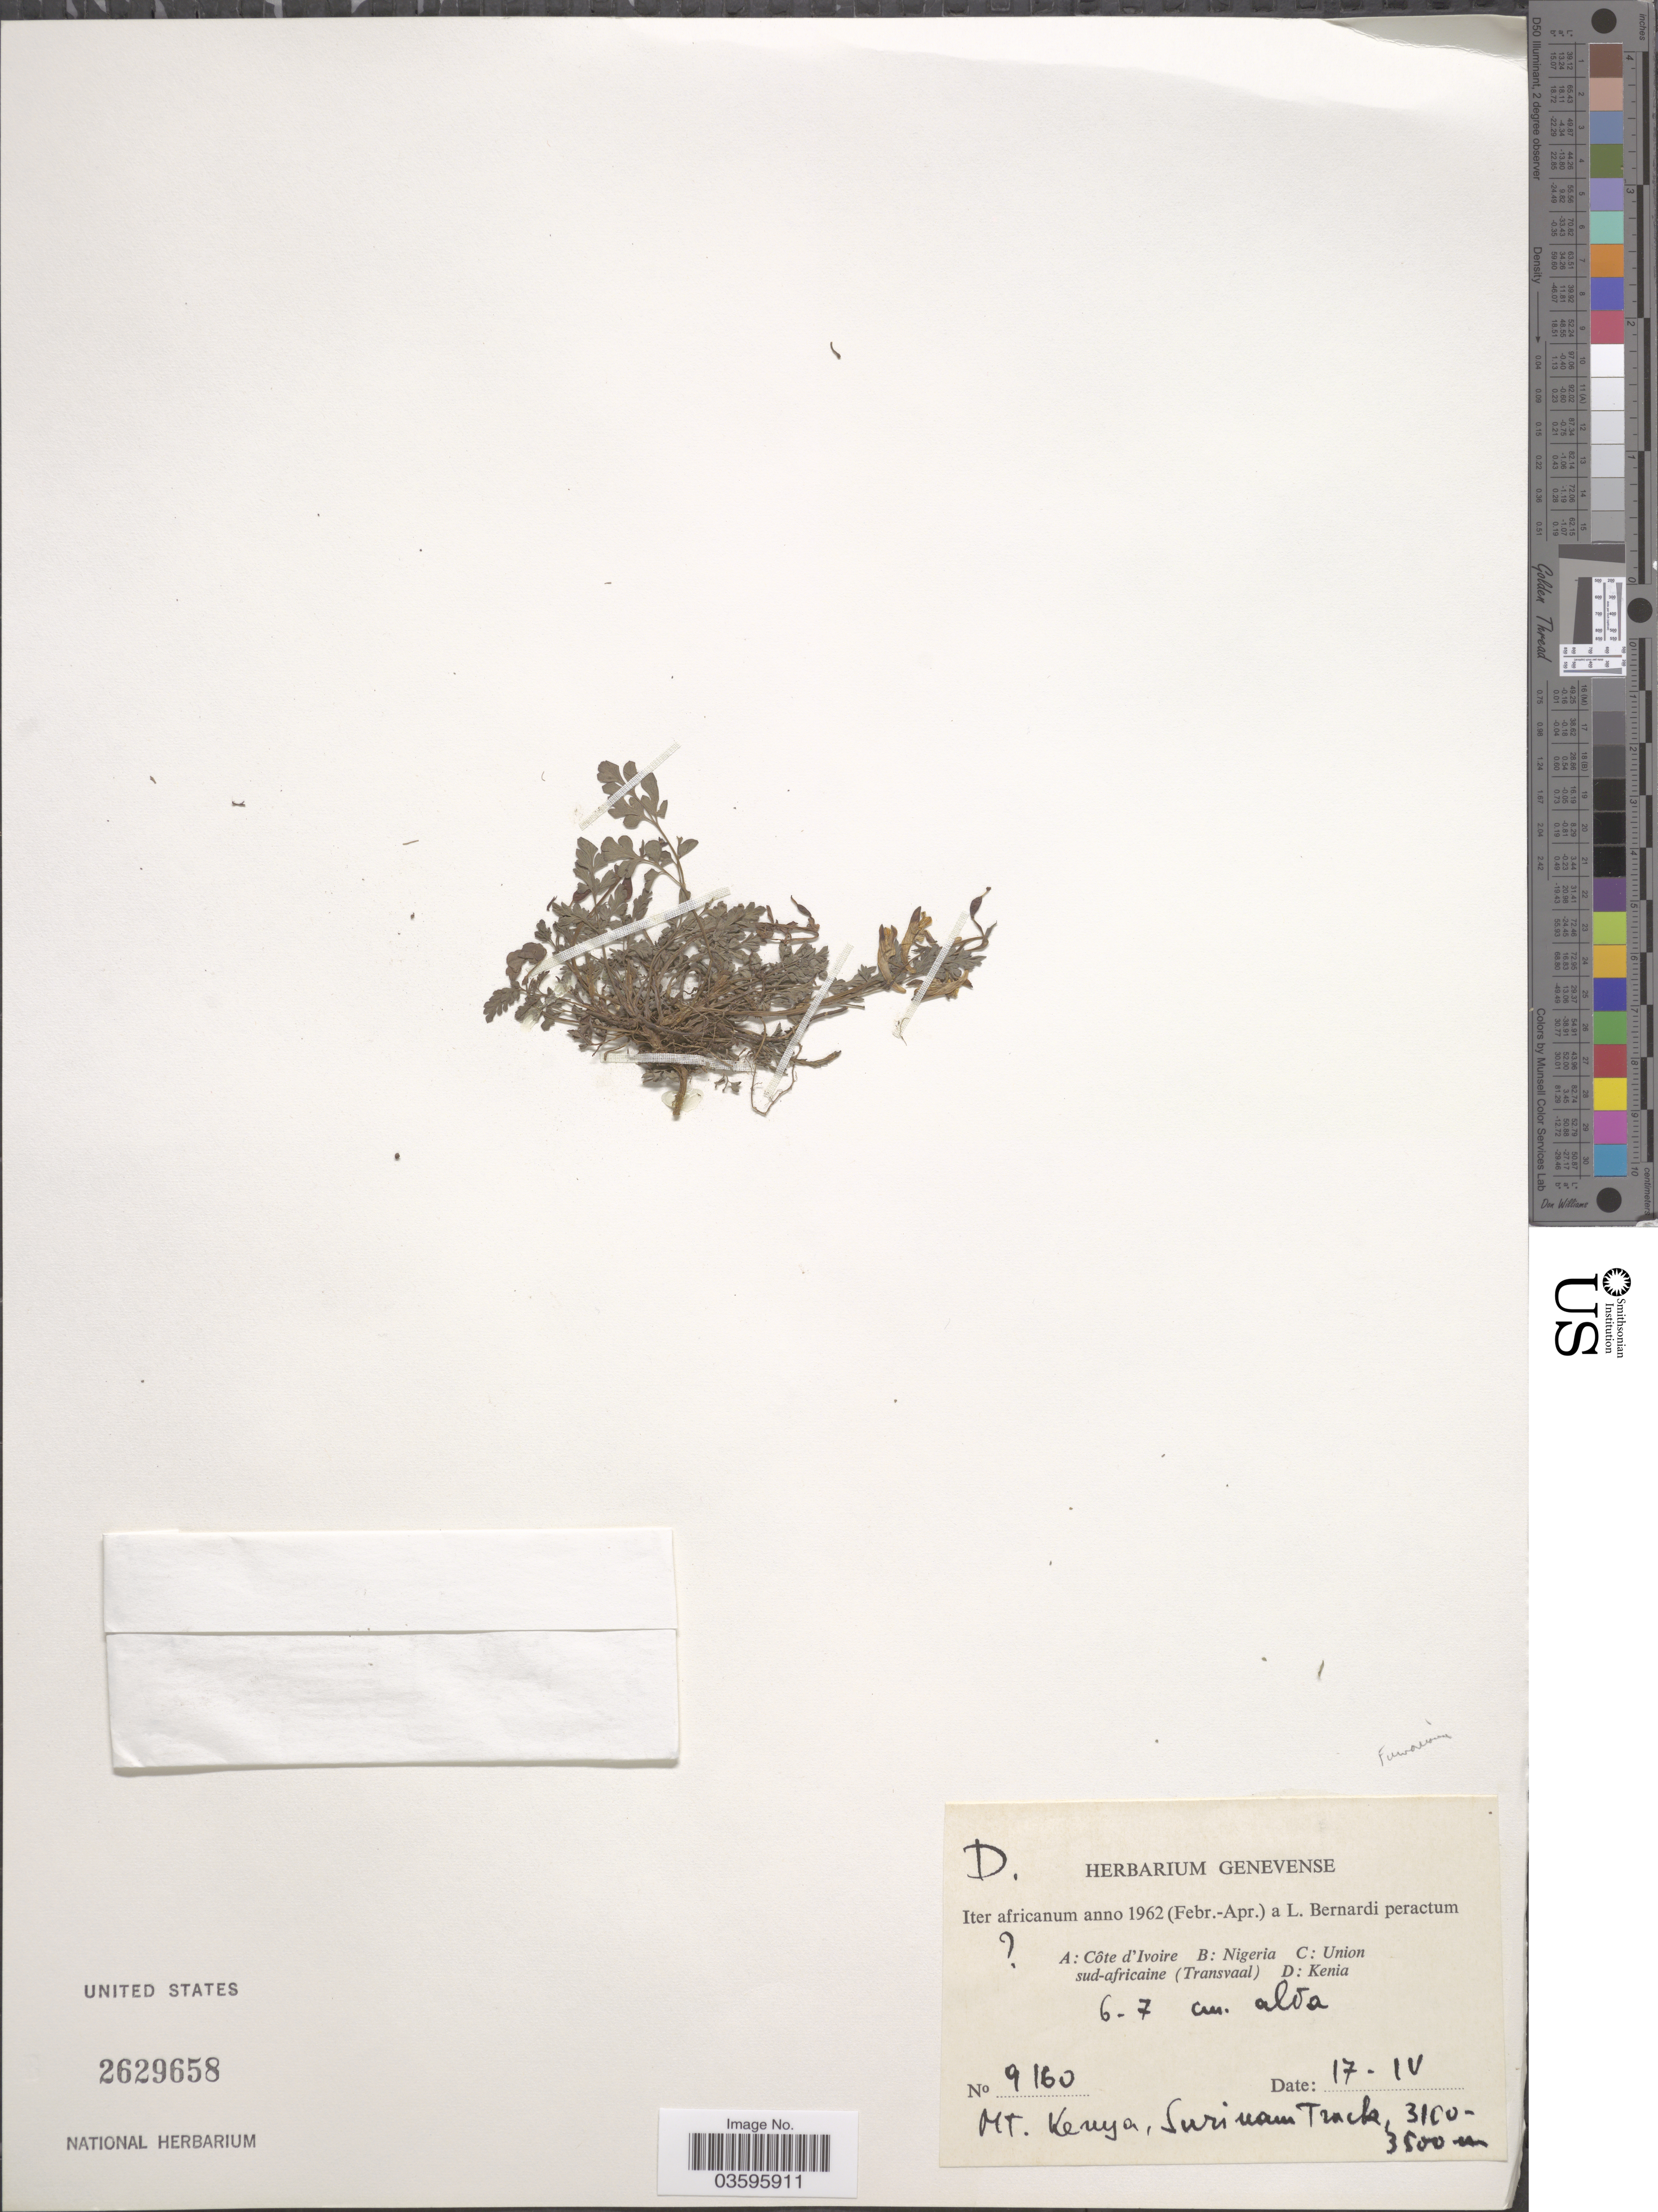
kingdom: Plantae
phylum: Tracheophyta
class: Magnoliopsida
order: Ranunculales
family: Papaveraceae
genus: Fumaria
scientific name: Fumaria sp.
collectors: L. Bernardi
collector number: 9160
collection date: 1962-05-17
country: Kenya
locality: Mt. Kenya, Surinam Track.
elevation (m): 3100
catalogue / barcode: US 2629658